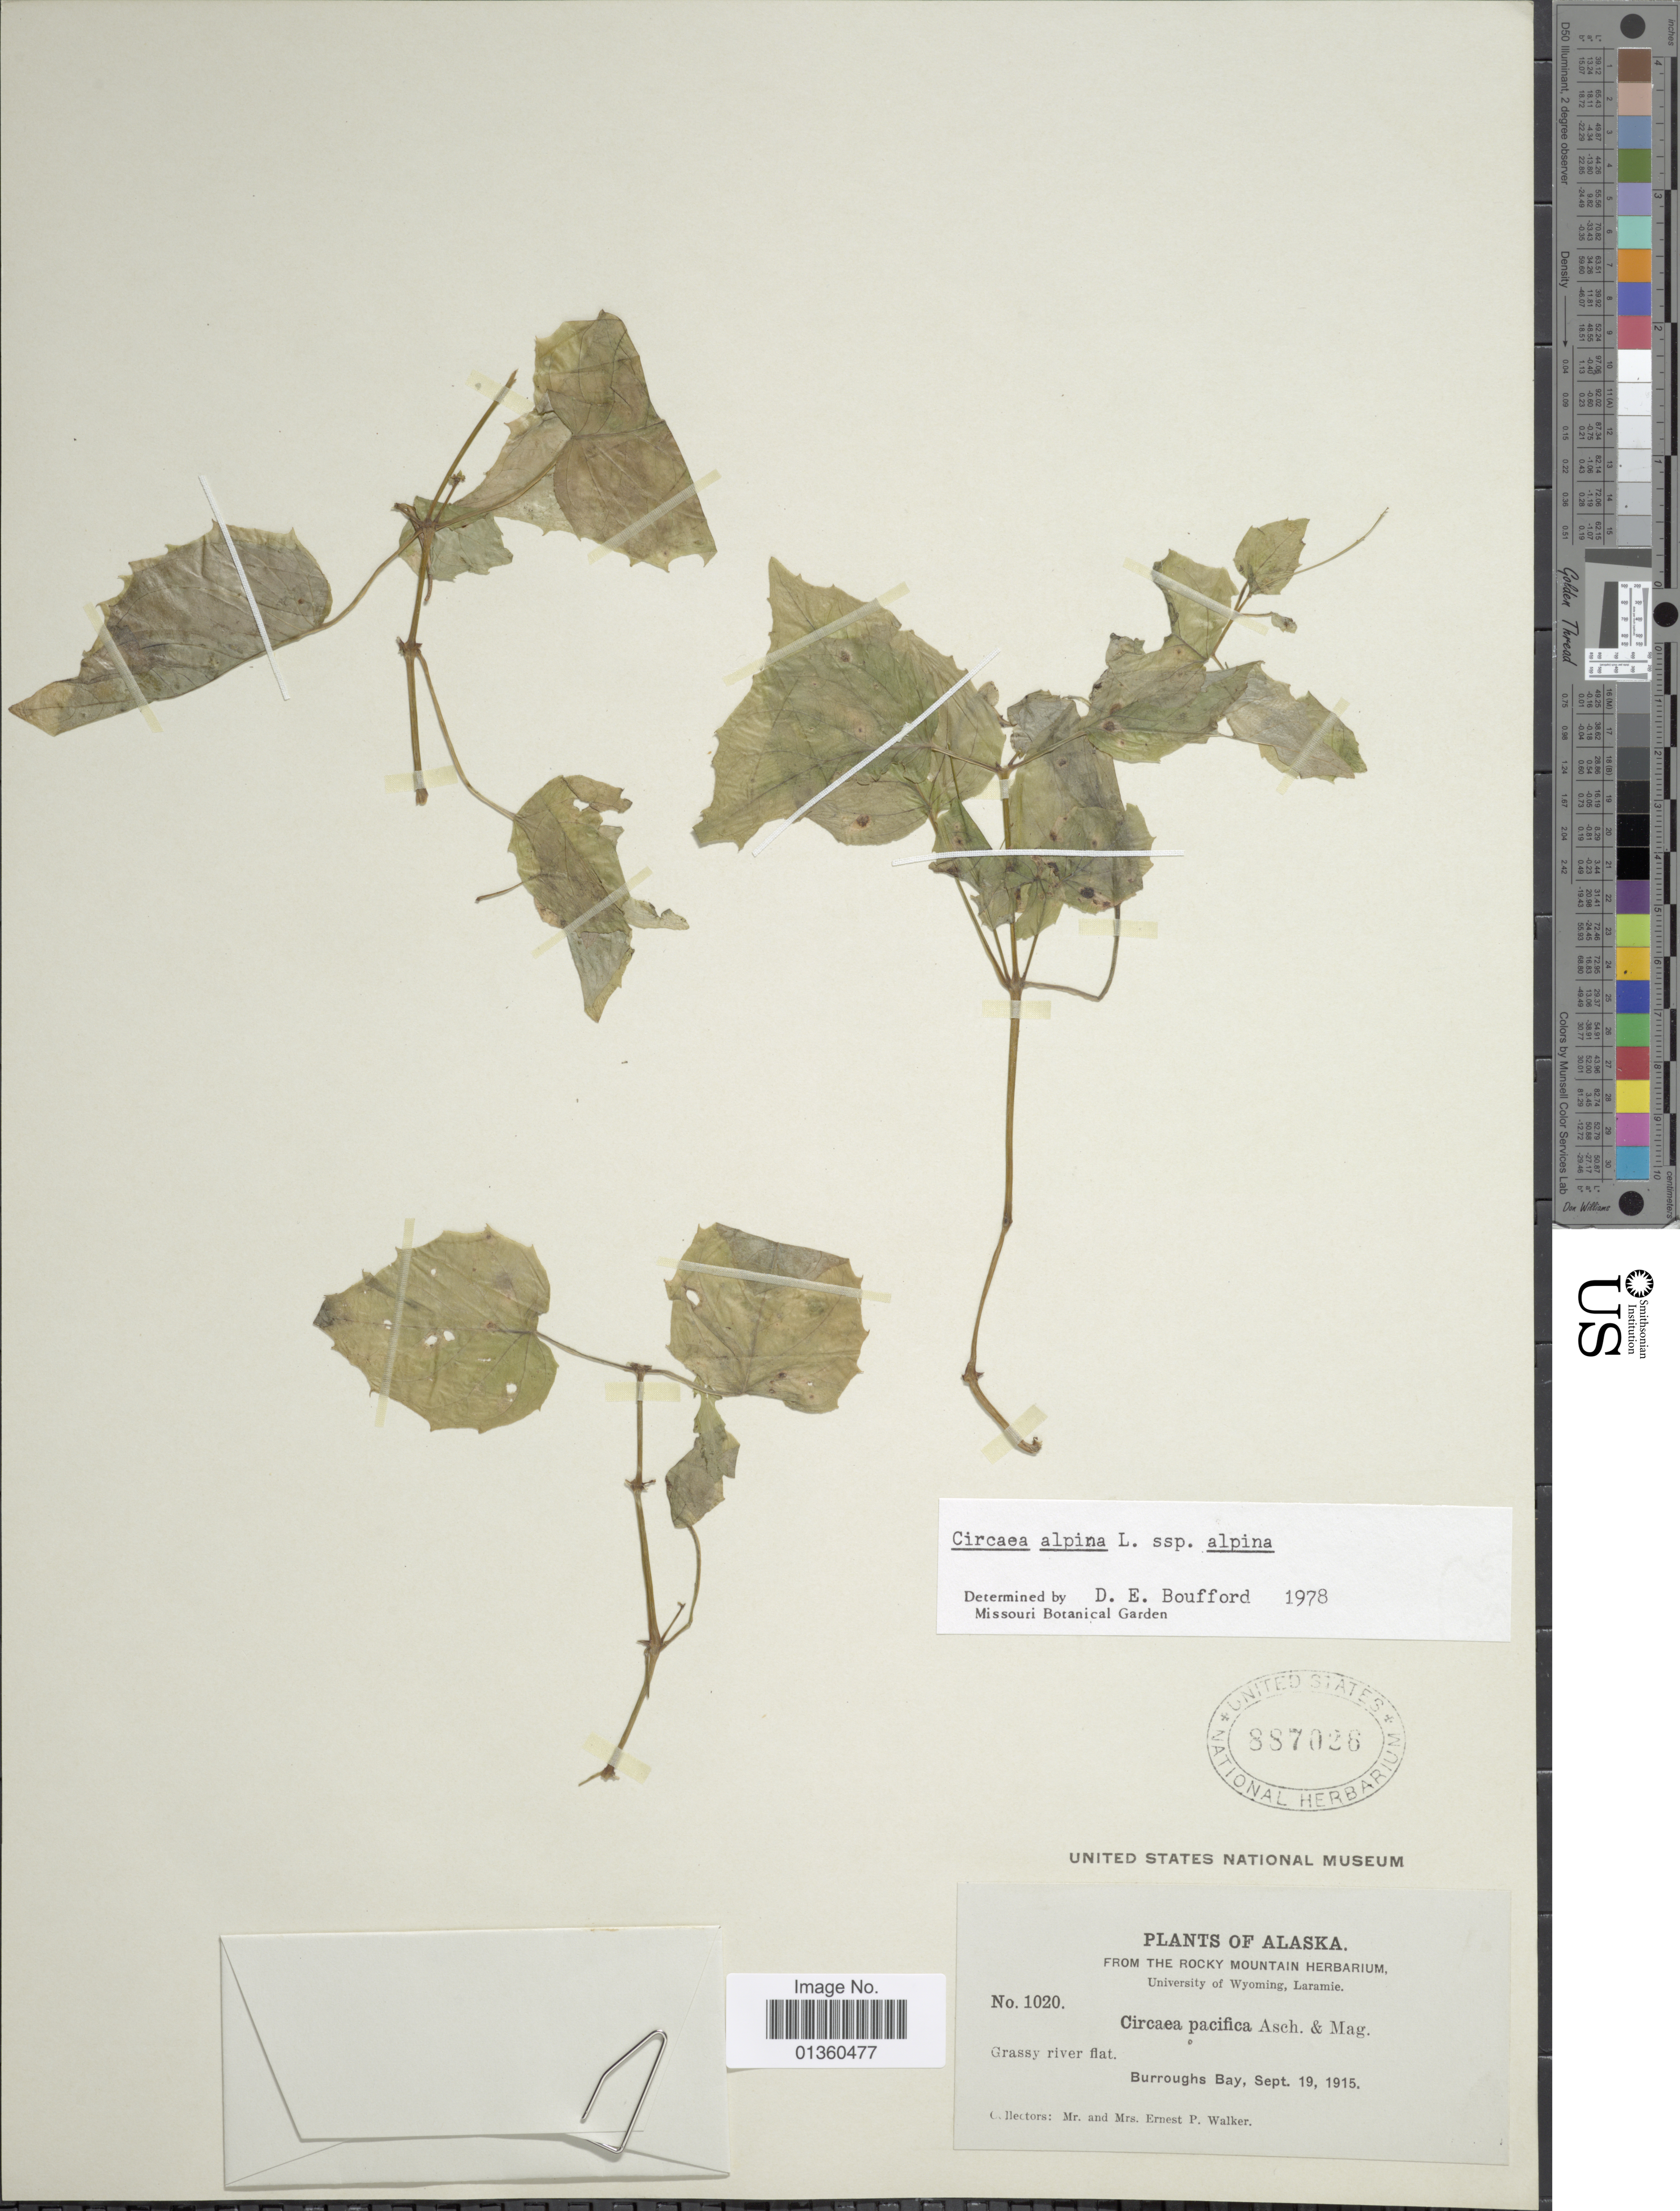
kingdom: Plantae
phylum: Tracheophyta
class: Magnoliopsida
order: Myrtales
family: Onagraceae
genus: Circaea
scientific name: Circaea alpina subsp. alpina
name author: L.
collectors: E. P. Walker & E. Walker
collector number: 1020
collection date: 1915-09-19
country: United States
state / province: Alaska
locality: Grassy river flat, Burroughs Bay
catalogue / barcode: US 887026